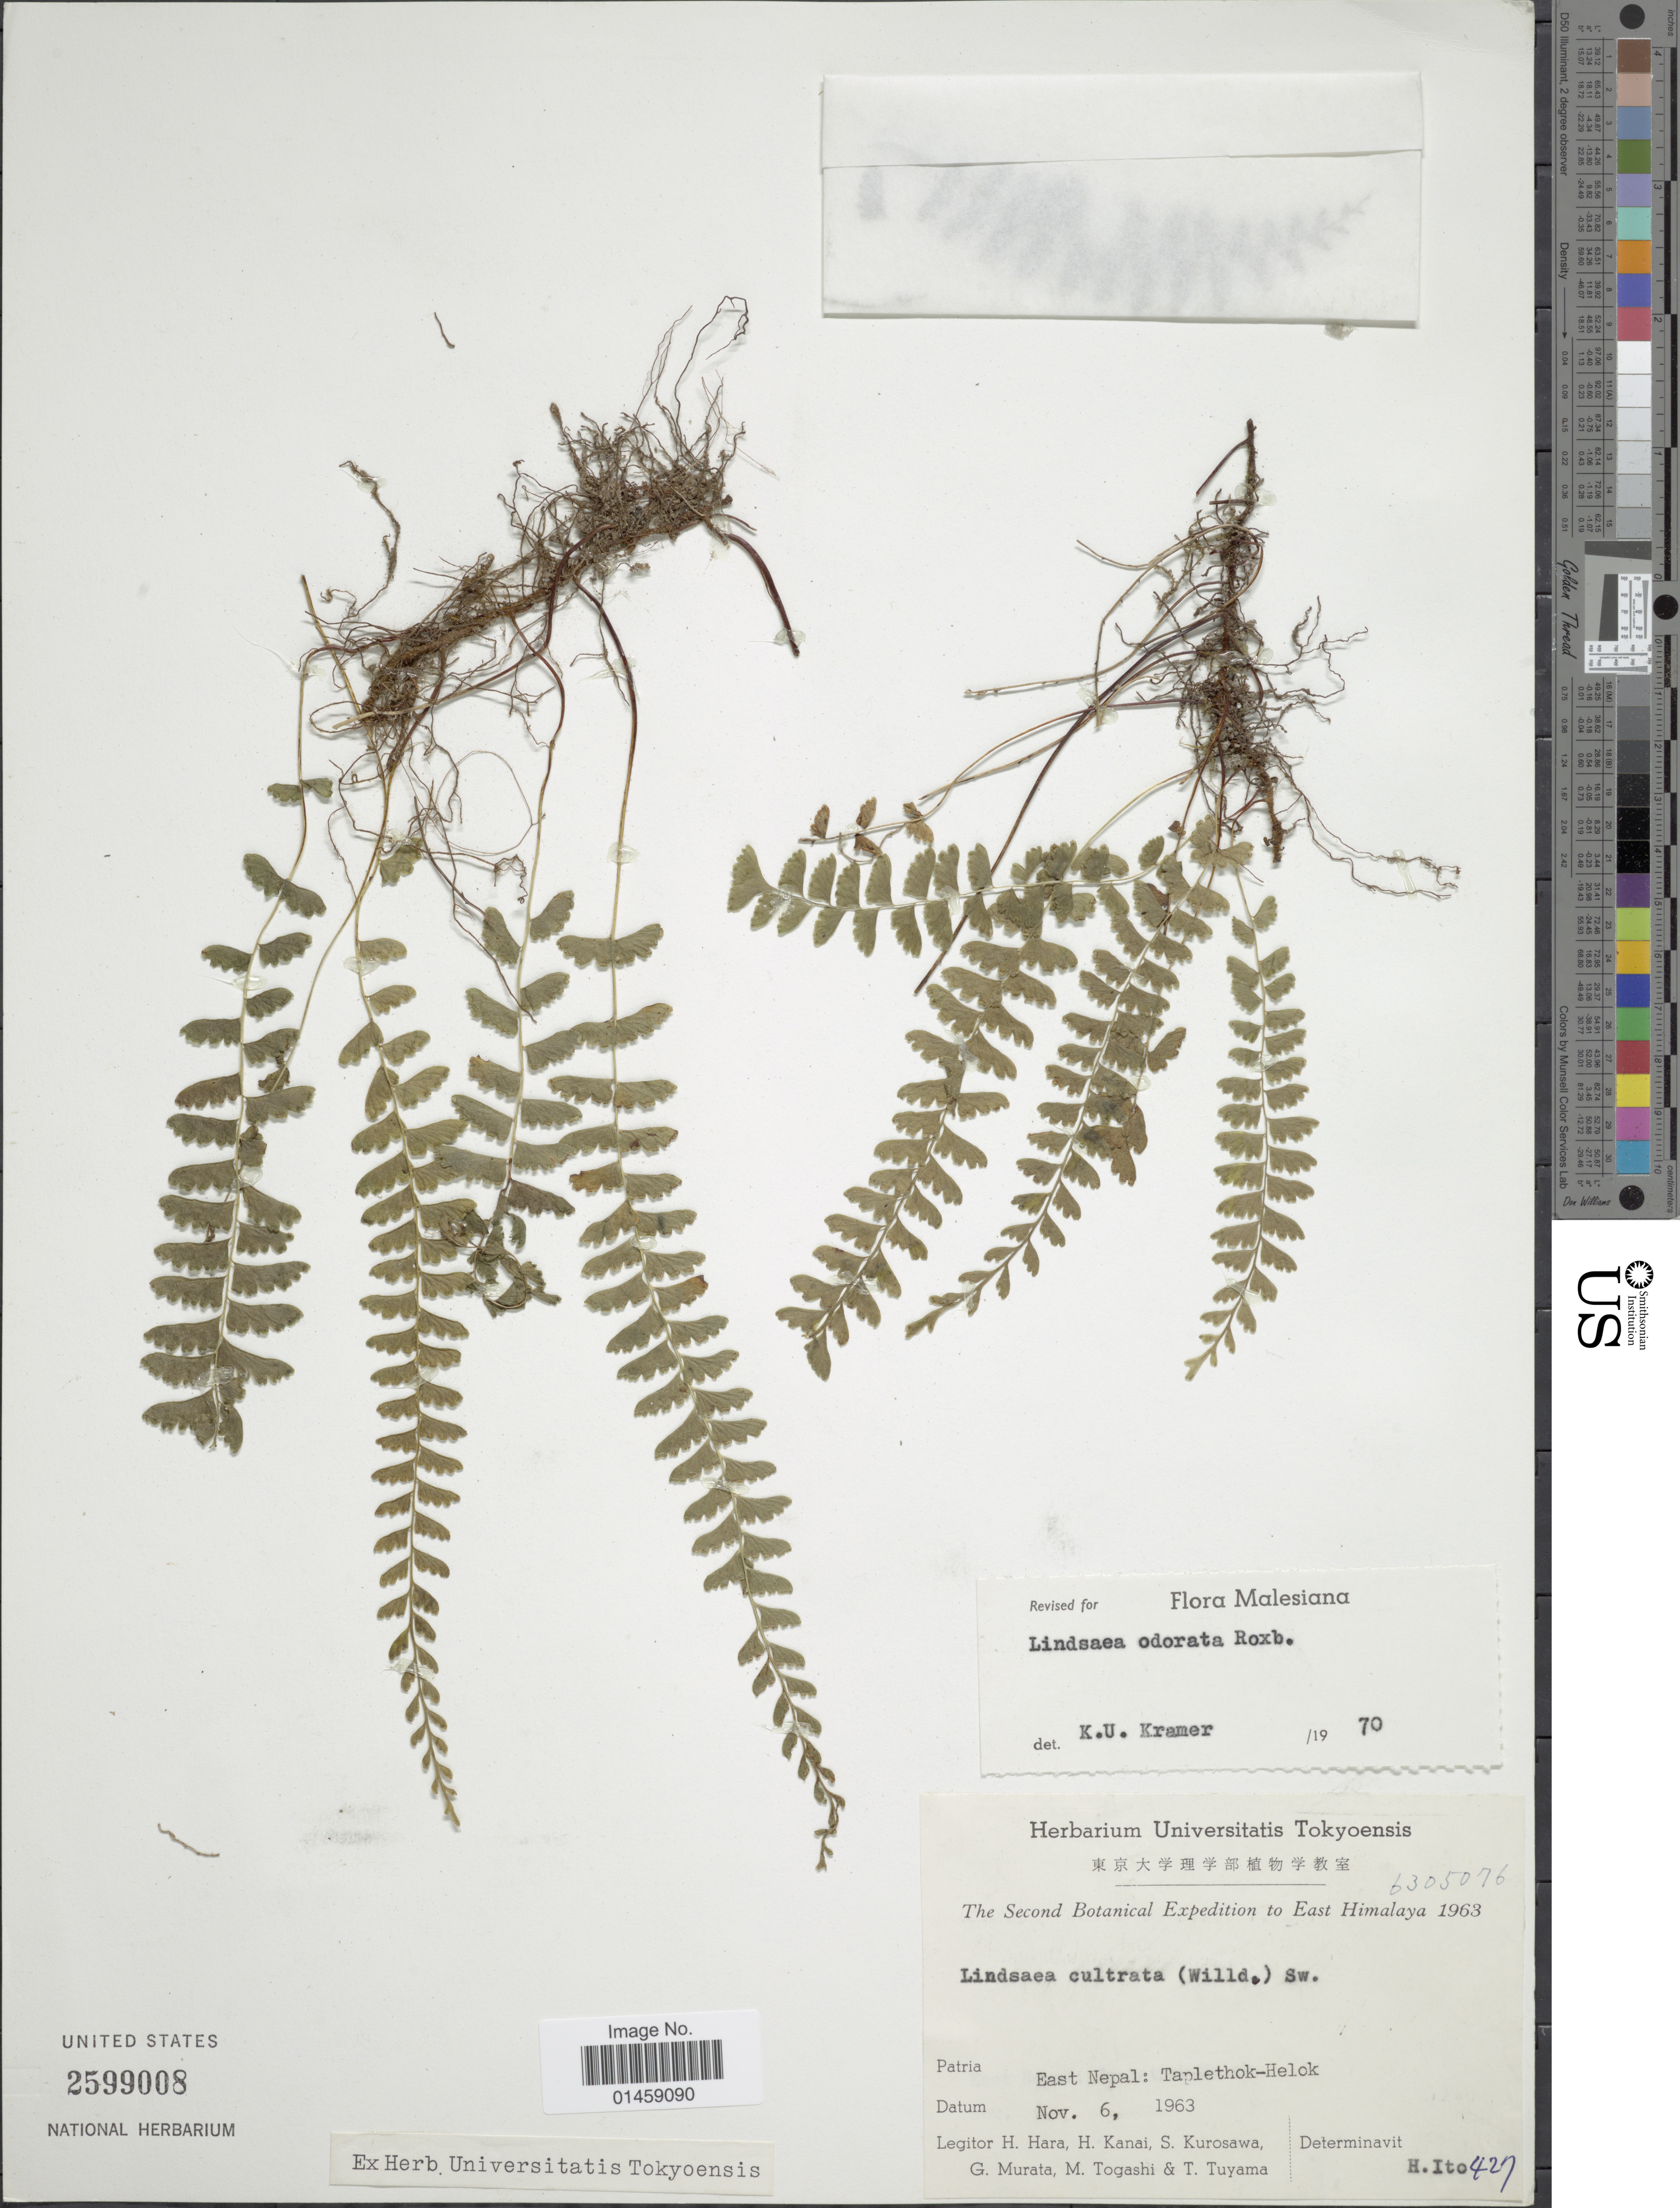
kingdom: Plantae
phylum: Tracheophyta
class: Polypodiopsida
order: Polypodiales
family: Lindsaeaceae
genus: Lindsaea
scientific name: Lindsaea odorata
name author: Roxb.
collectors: H. Hara, H. Kanai, S. Kurosawa, G. Murata & et al.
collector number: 427 ?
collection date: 1963-11-06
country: Nepal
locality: East Nepal: Taplethok-Helok.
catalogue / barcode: US 2599008